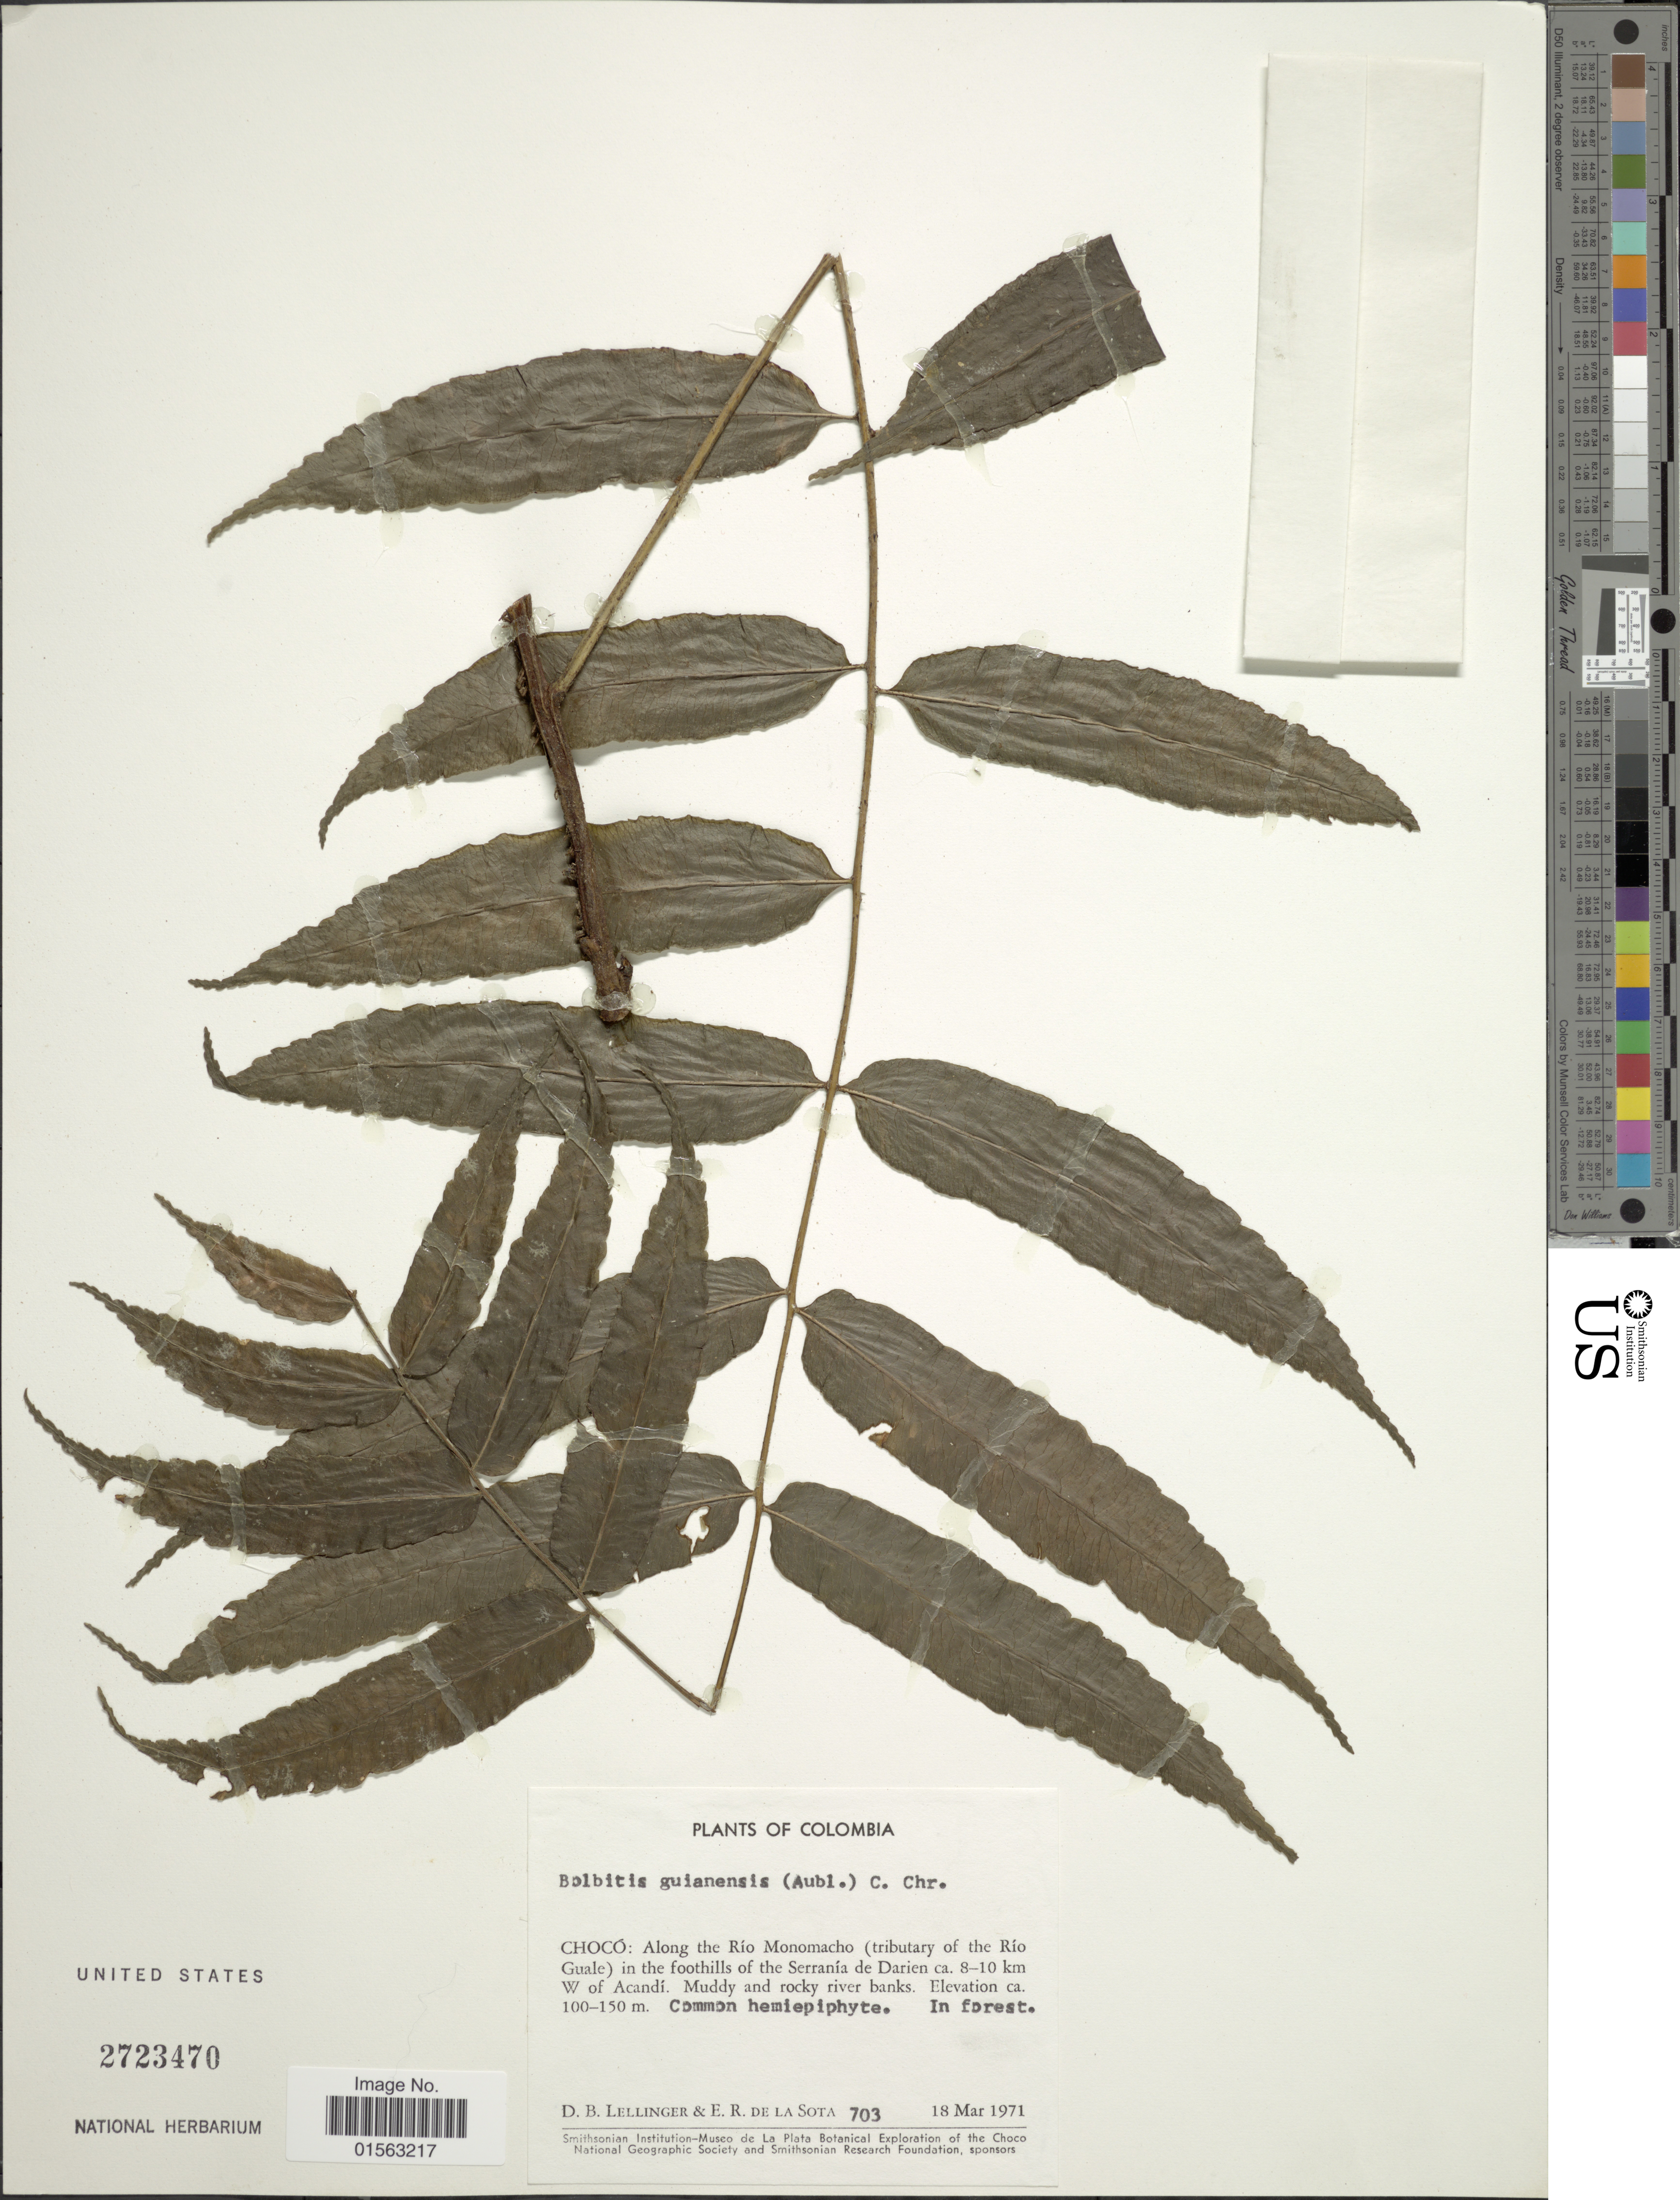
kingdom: Plantae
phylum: Tracheophyta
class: Polypodiopsida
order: Polypodiales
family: Dryopteridaceae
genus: Mickelia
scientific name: Mickelia guianensis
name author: (Aubl.) R.C. Moran et al.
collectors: D. B. Lellinger & E. R. de la Sota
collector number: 703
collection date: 1971-03-18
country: Colombia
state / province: Chocó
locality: Colombia, along the Río Monomacho (tributary of the Río Guale) in the foothills of the Serranía de Darien, W of Acandí, muddy on rocky river banks, in forest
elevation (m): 100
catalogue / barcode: US 2723470